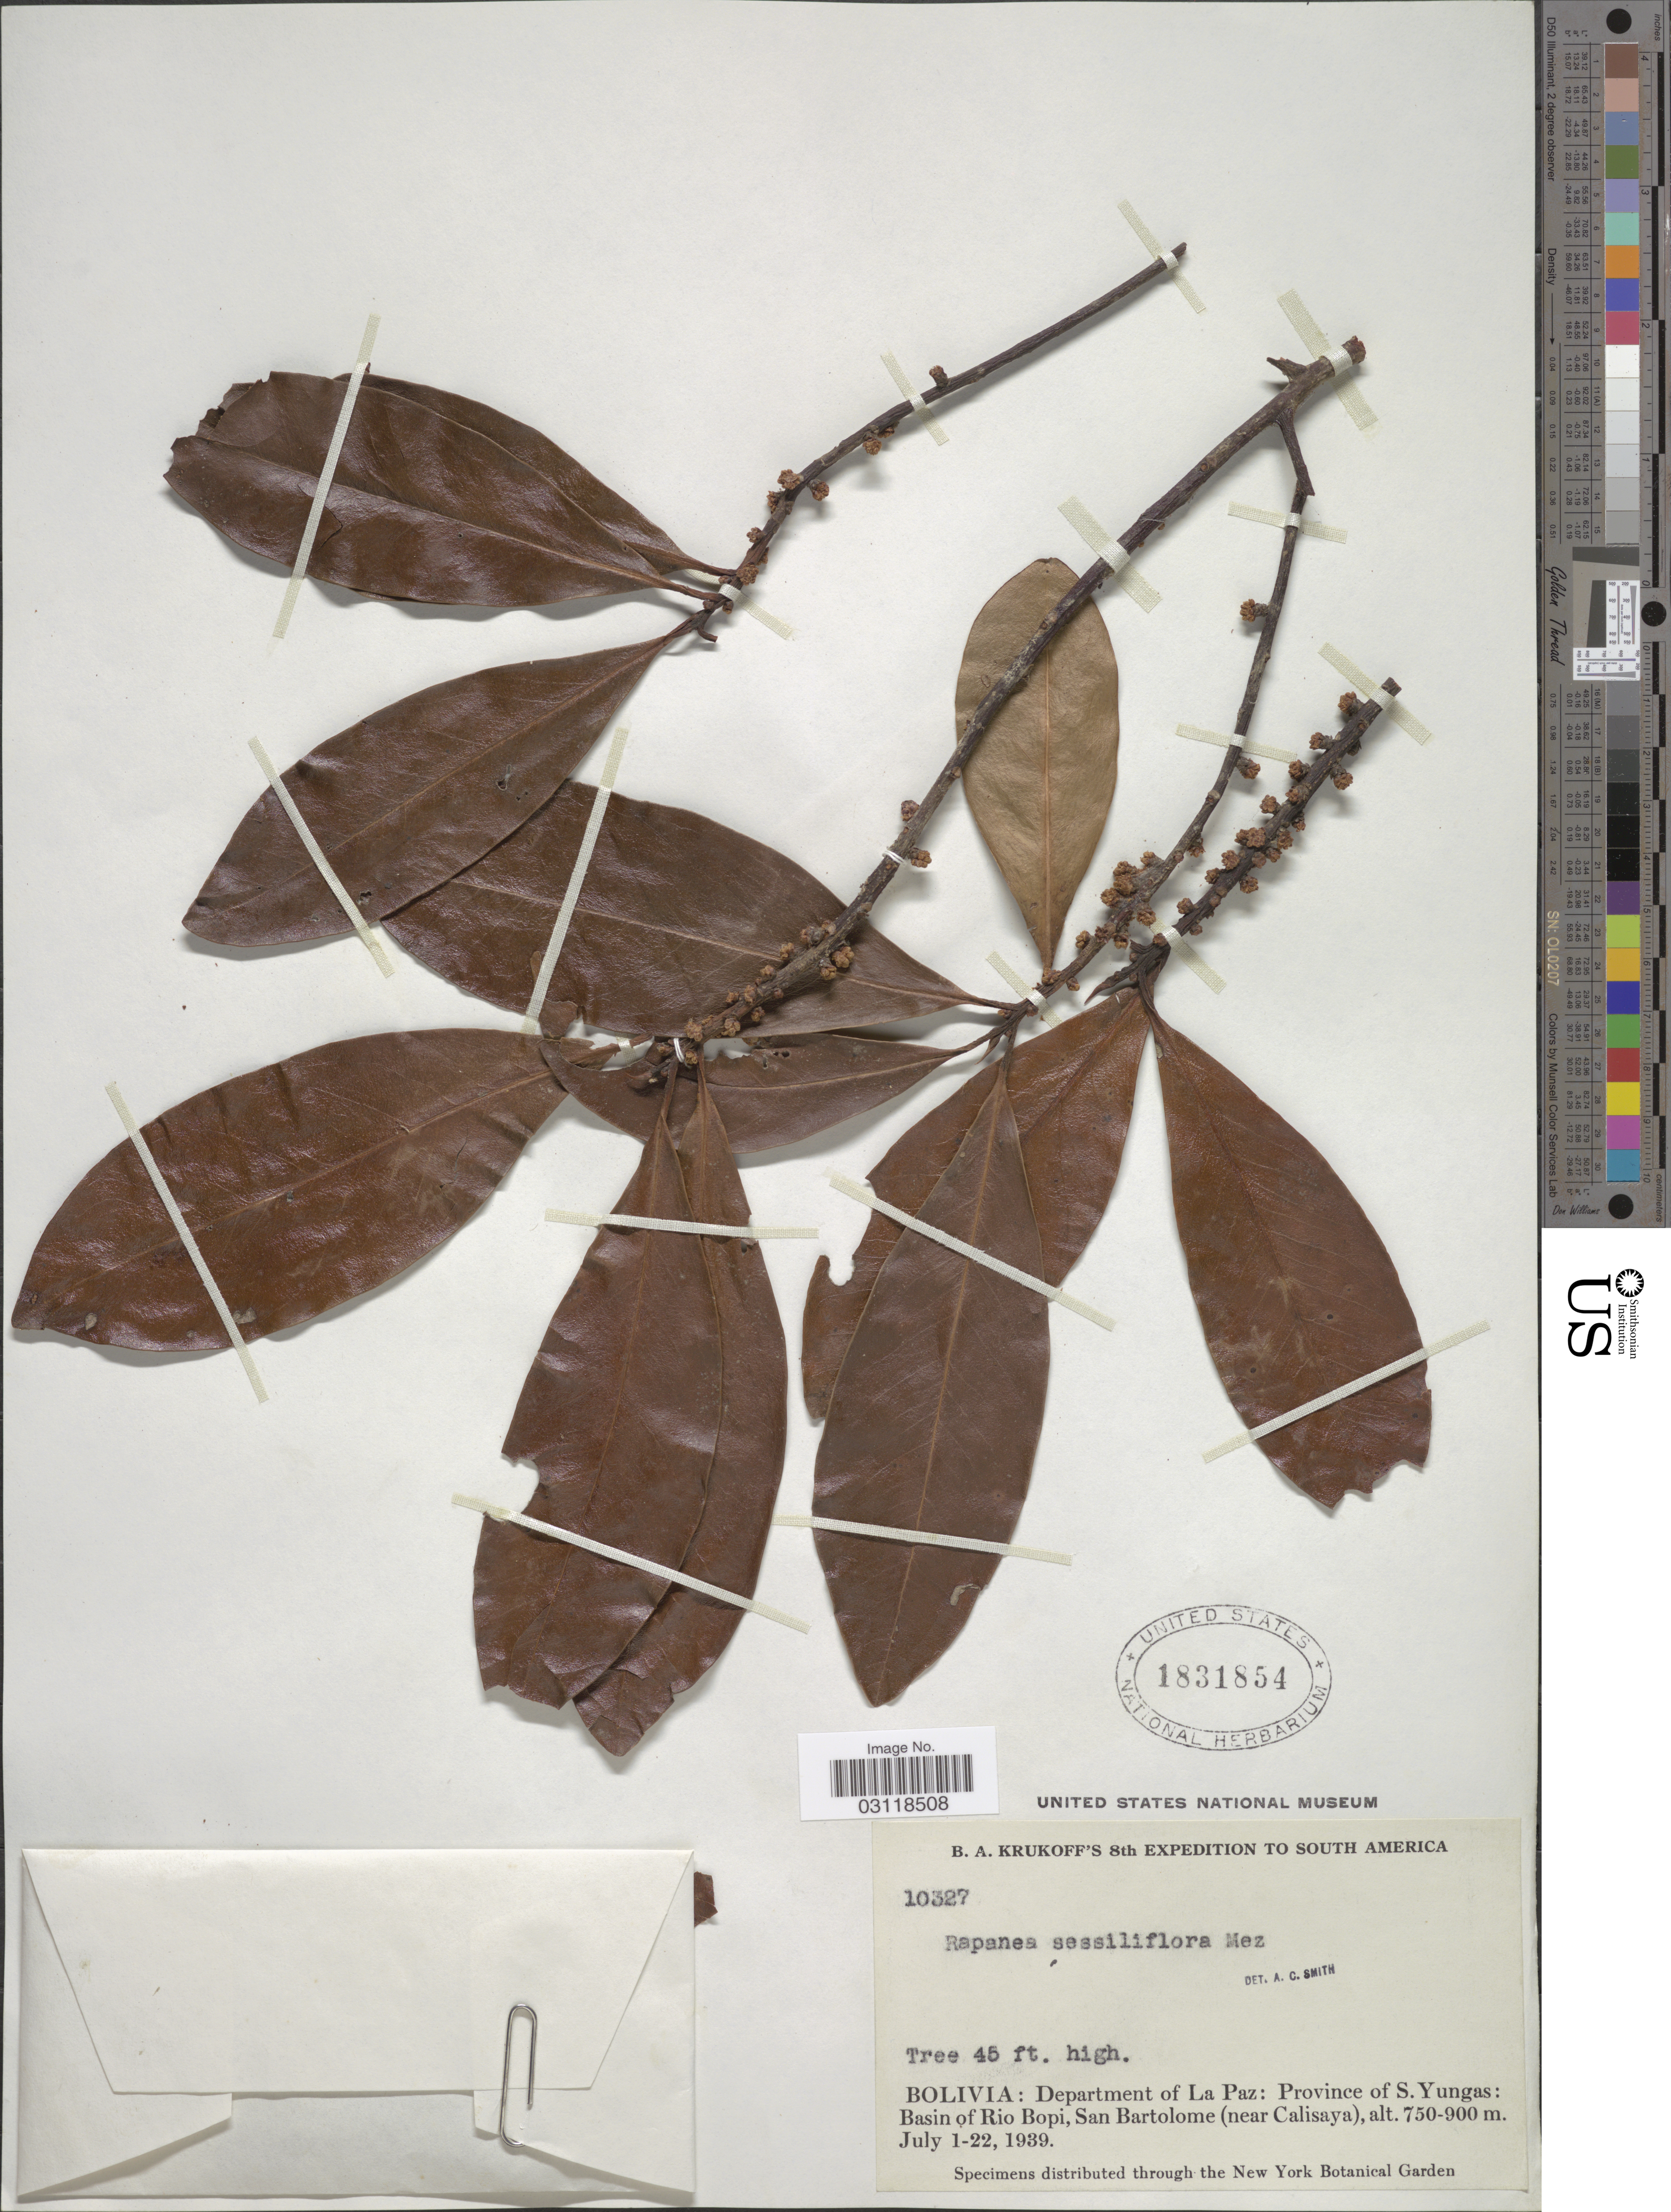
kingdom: Plantae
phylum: Tracheophyta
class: Magnoliopsida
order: Ericales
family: Primulaceae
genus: Rapanea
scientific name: Rapanea sessiliflora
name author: Mez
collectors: B. A. Krukoff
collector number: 10327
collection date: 1939-07-01/1939-07-22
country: Bolivia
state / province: La Paz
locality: Department of La Paz: Province of S. Yungas: Basin of Rio Bopi, San Bartolome (near Calisaya).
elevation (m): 750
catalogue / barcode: US 1831854